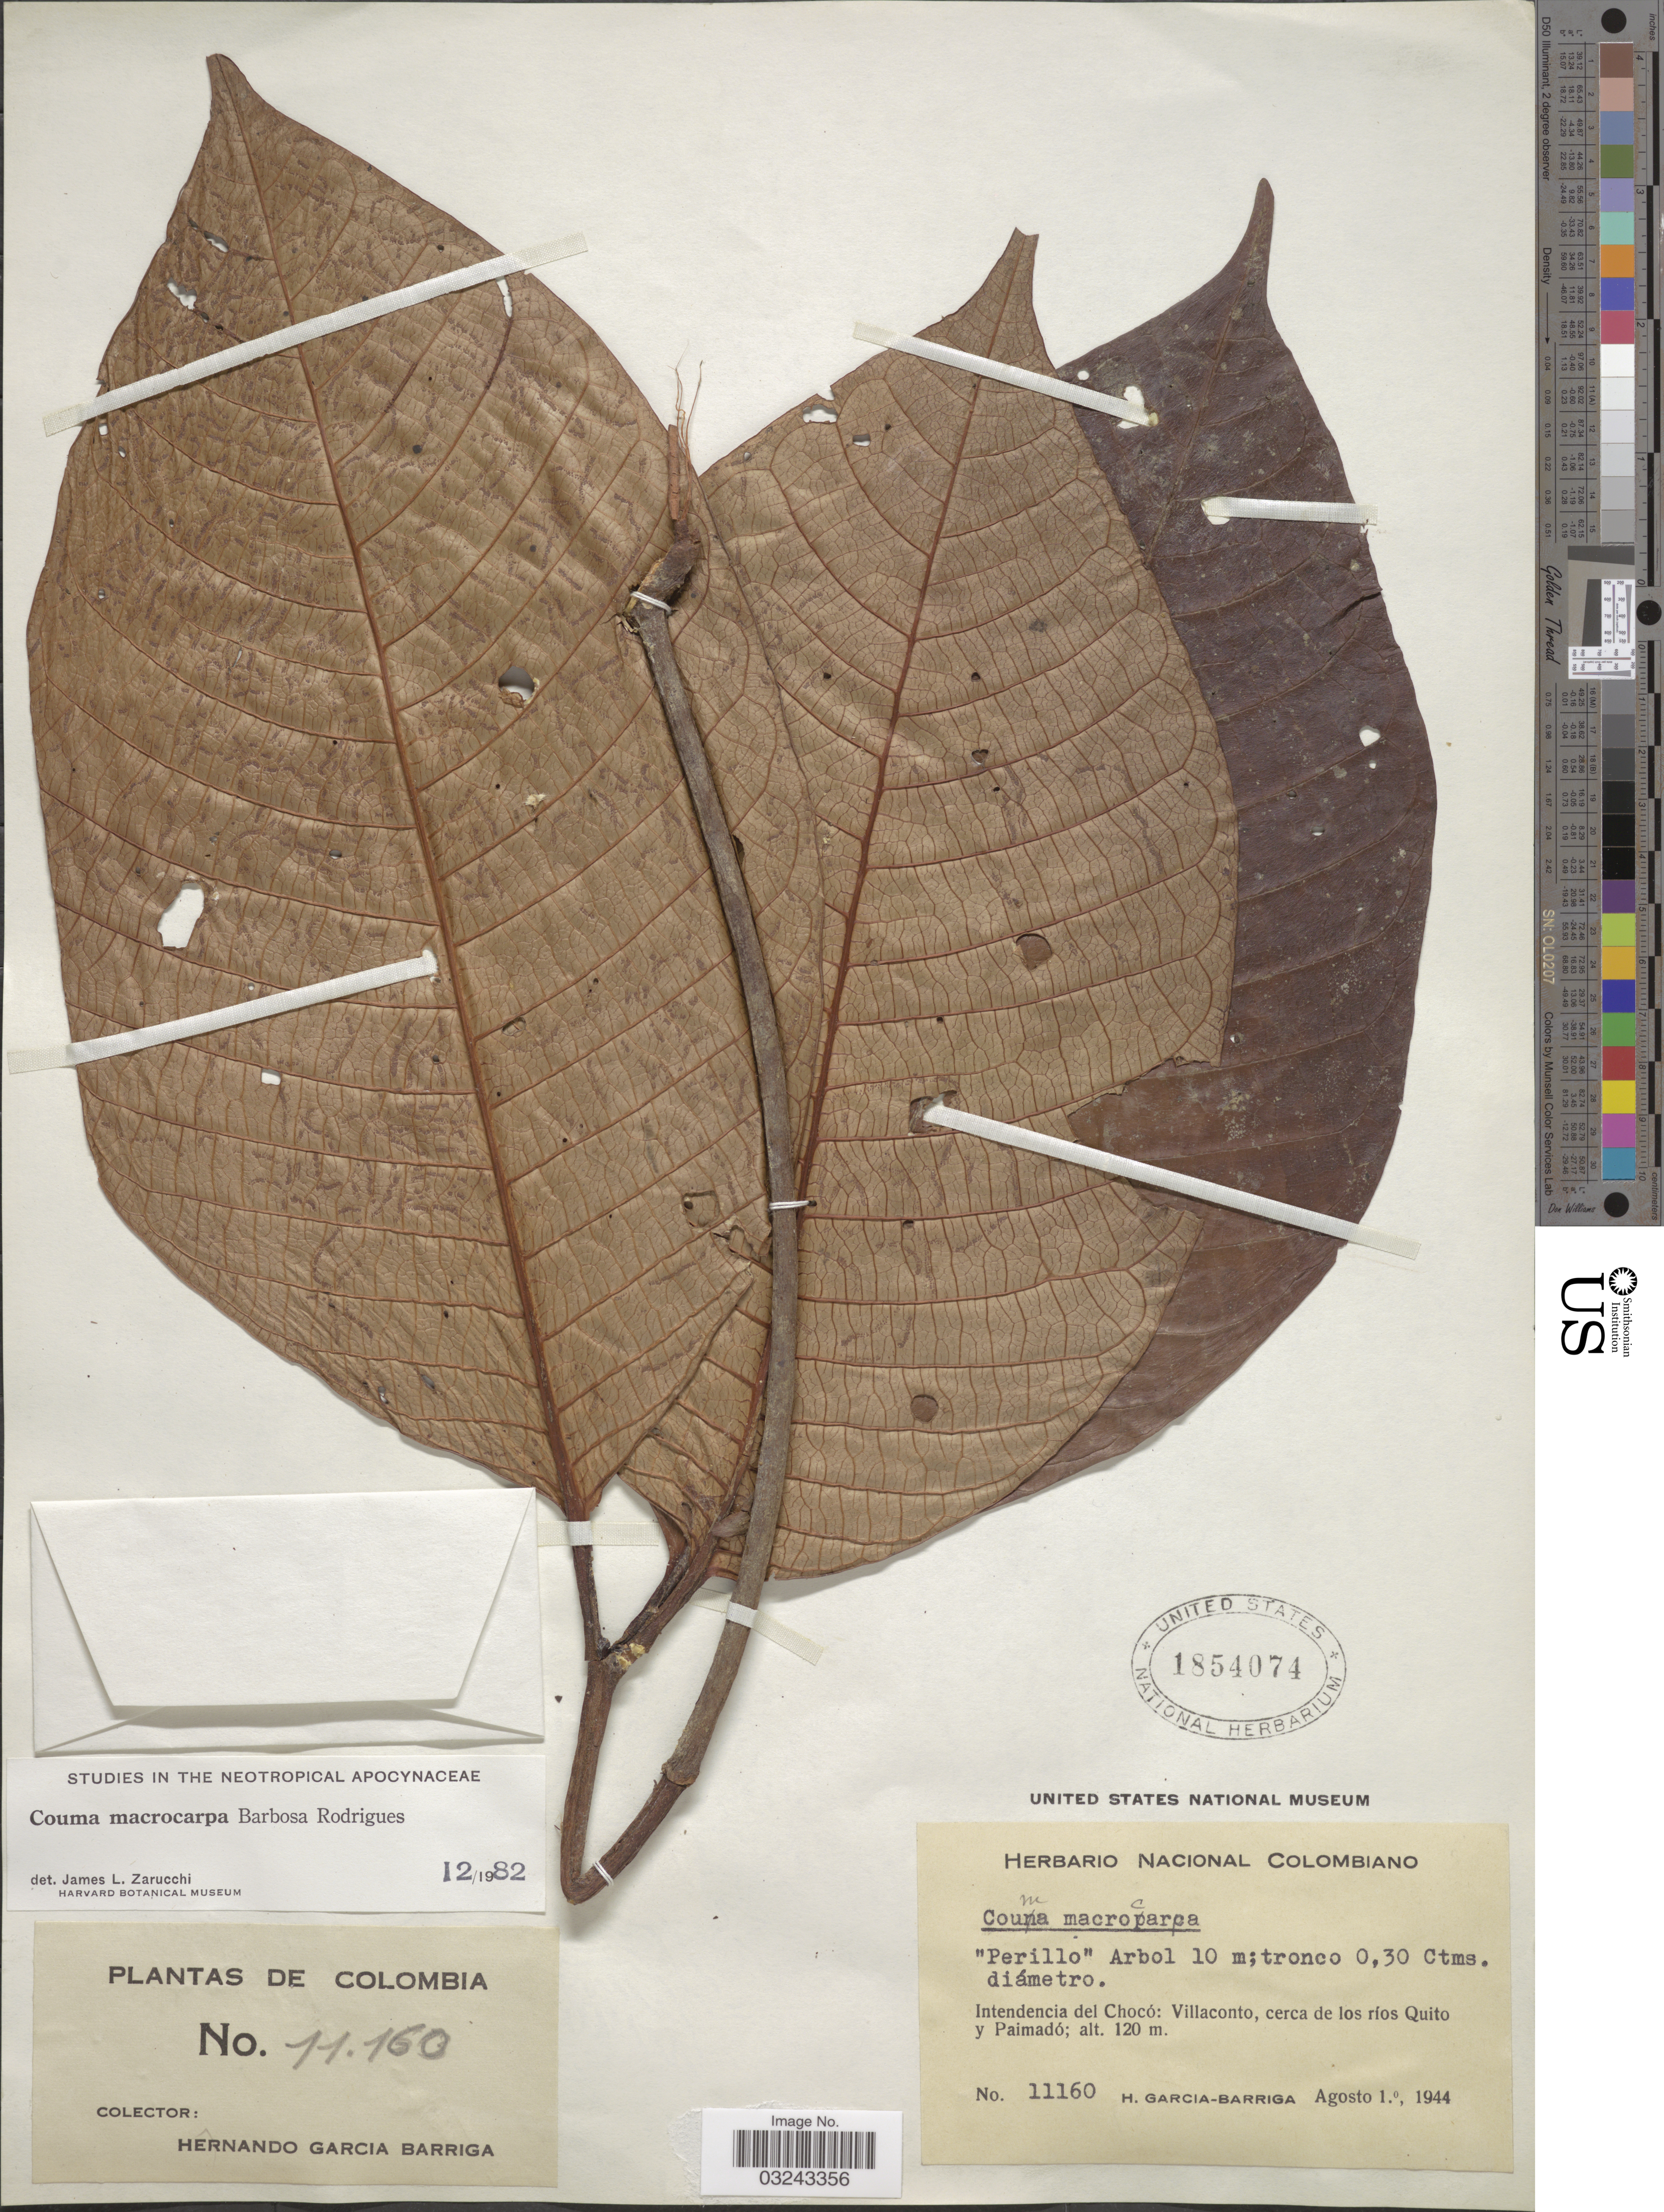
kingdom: Plantae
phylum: Tracheophyta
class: Magnoliopsida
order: Gentianales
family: Apocynaceae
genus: Couma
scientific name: Couma macrocarpa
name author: Barb. Rodr.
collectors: H. García Barriga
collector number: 11160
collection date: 1944-08-01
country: Colombia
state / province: Chocó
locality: Intendencia del Chocó: Villaconto, cerca de los rios Quito y Paimadó.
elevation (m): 120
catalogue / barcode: US 1854074